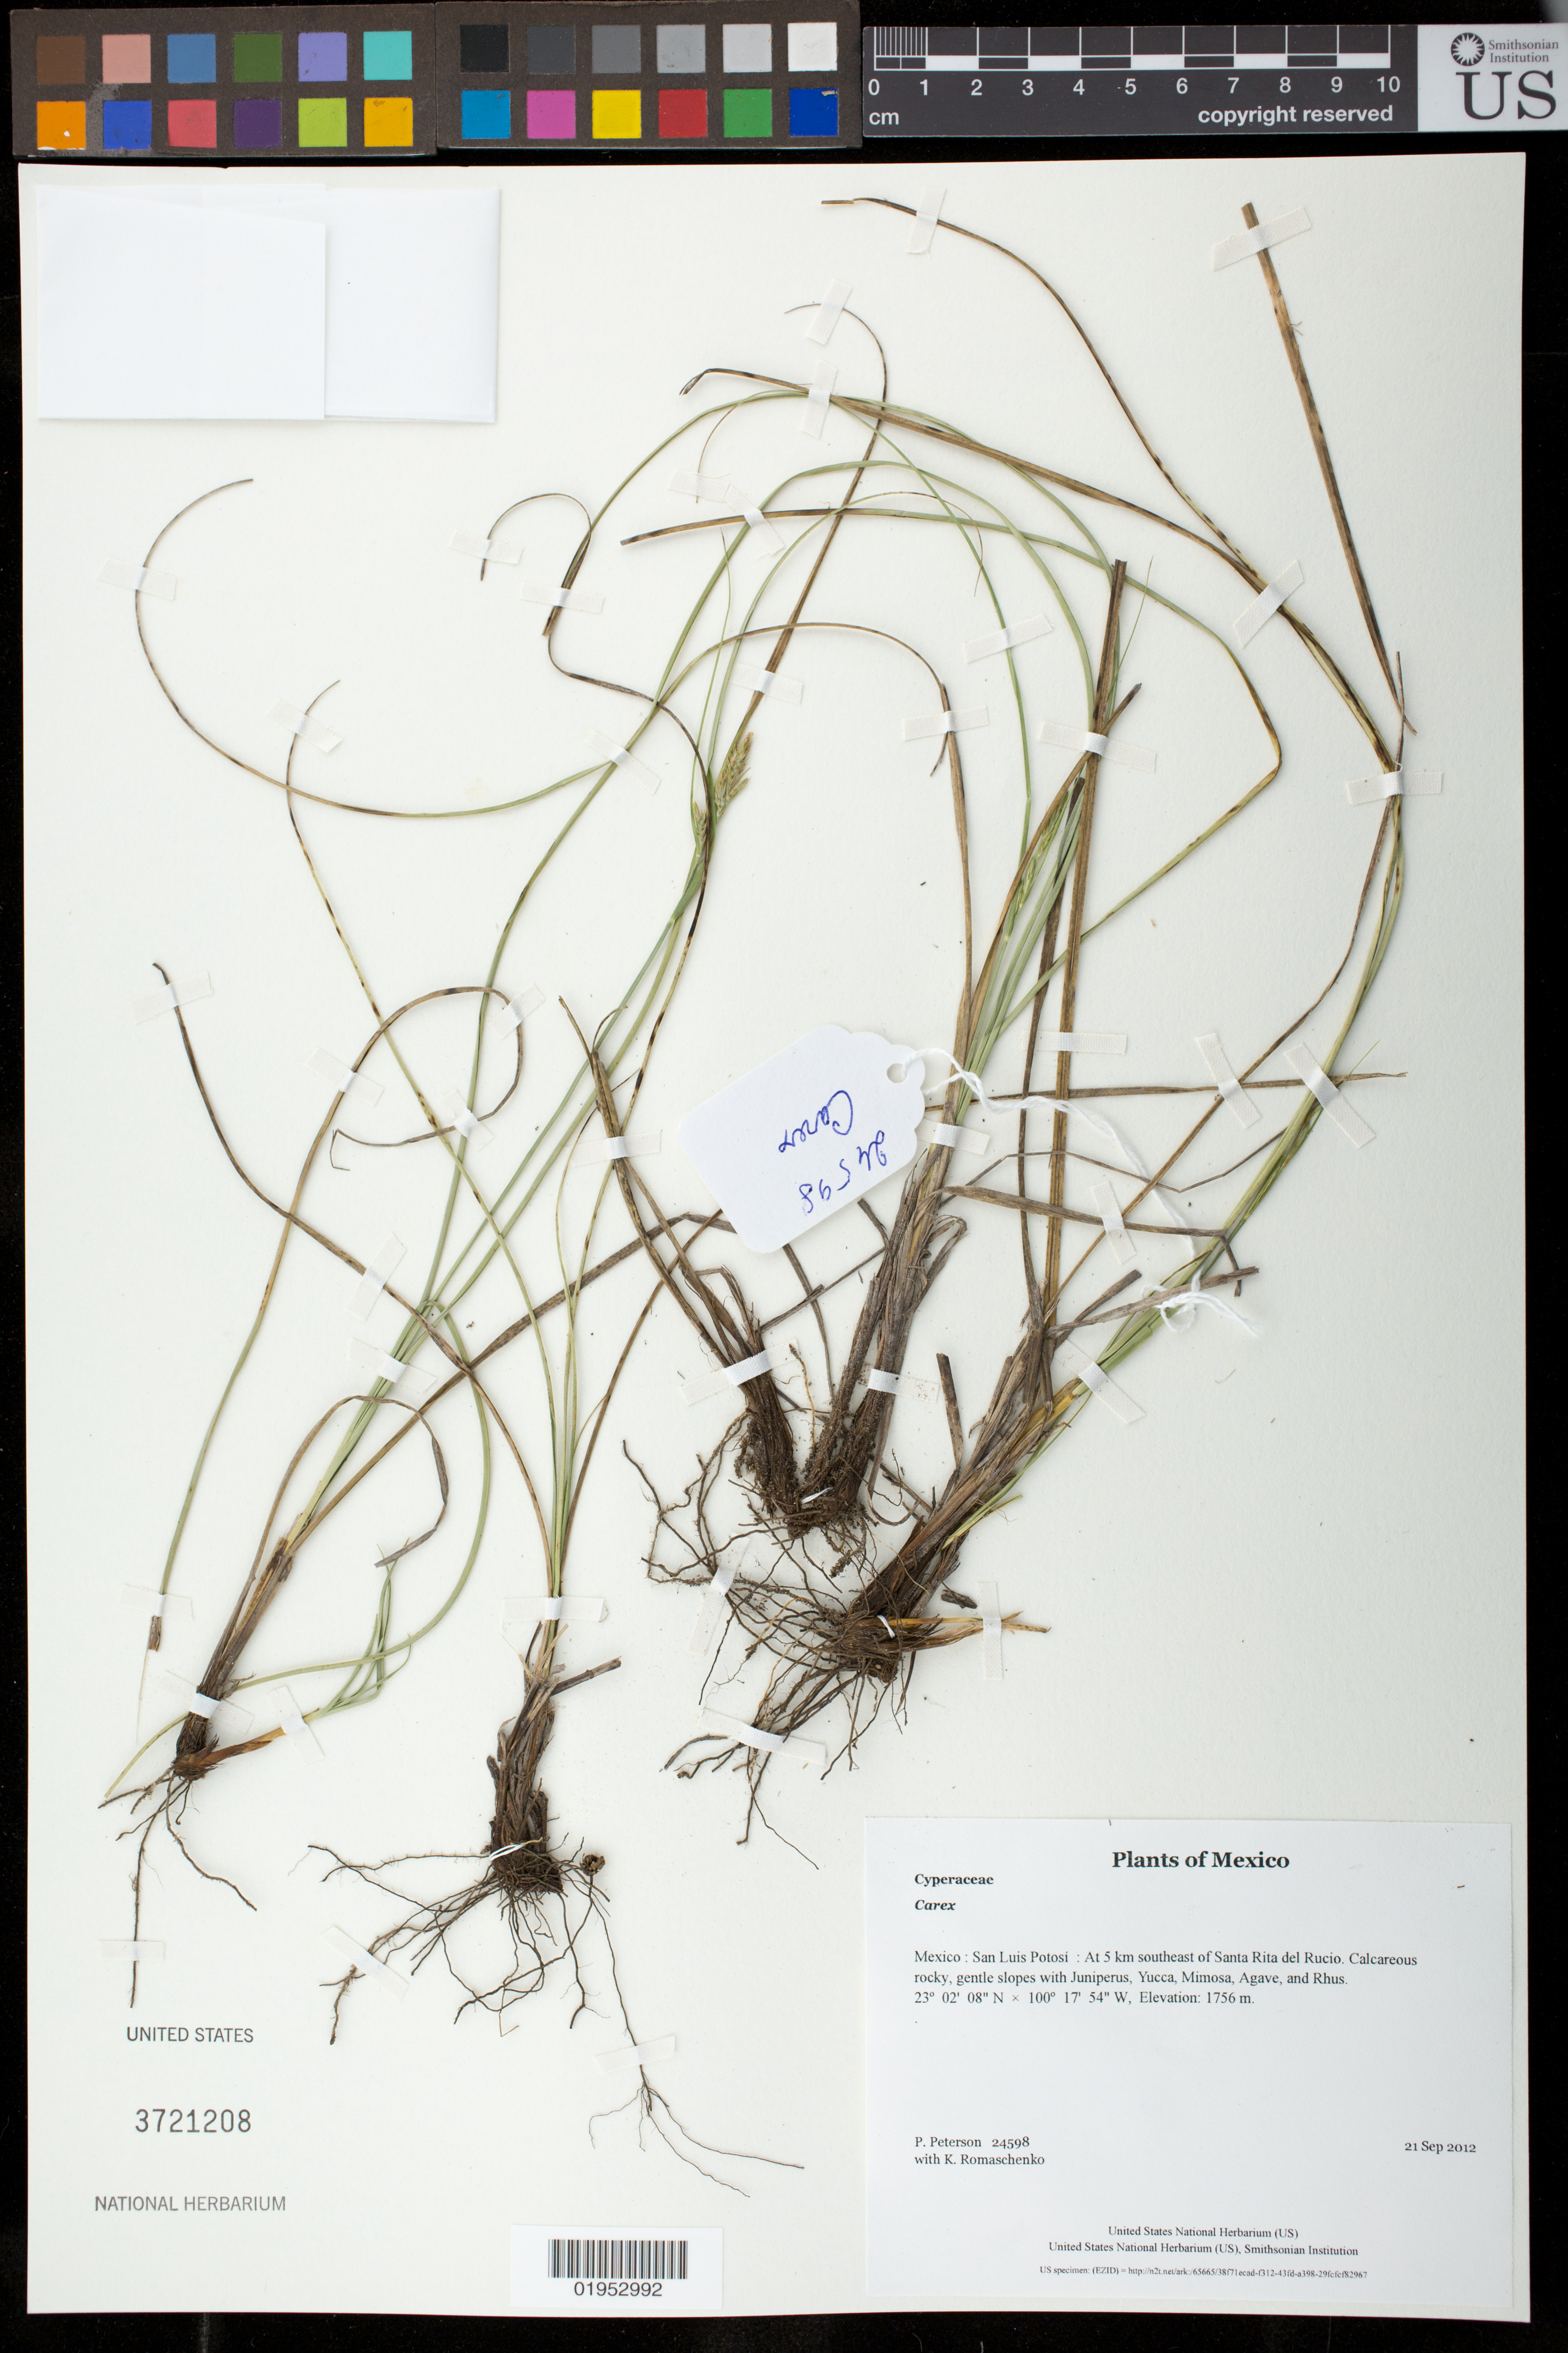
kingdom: Plantae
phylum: Tracheophyta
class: Liliopsida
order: Poales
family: Cyperaceae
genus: Carex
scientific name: Carex sp.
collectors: P. M. Peterson & K. Romaschenko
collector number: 24598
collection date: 2012-09-21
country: Mexico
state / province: San Luis Potosí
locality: At 5 km southeast of Santa Rita del Rucio.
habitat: Calcareous rocky, gentle slopes with Juniperus, Yucca, Mimosa, Agave, and Rhus.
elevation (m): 1756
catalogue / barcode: US 3721208